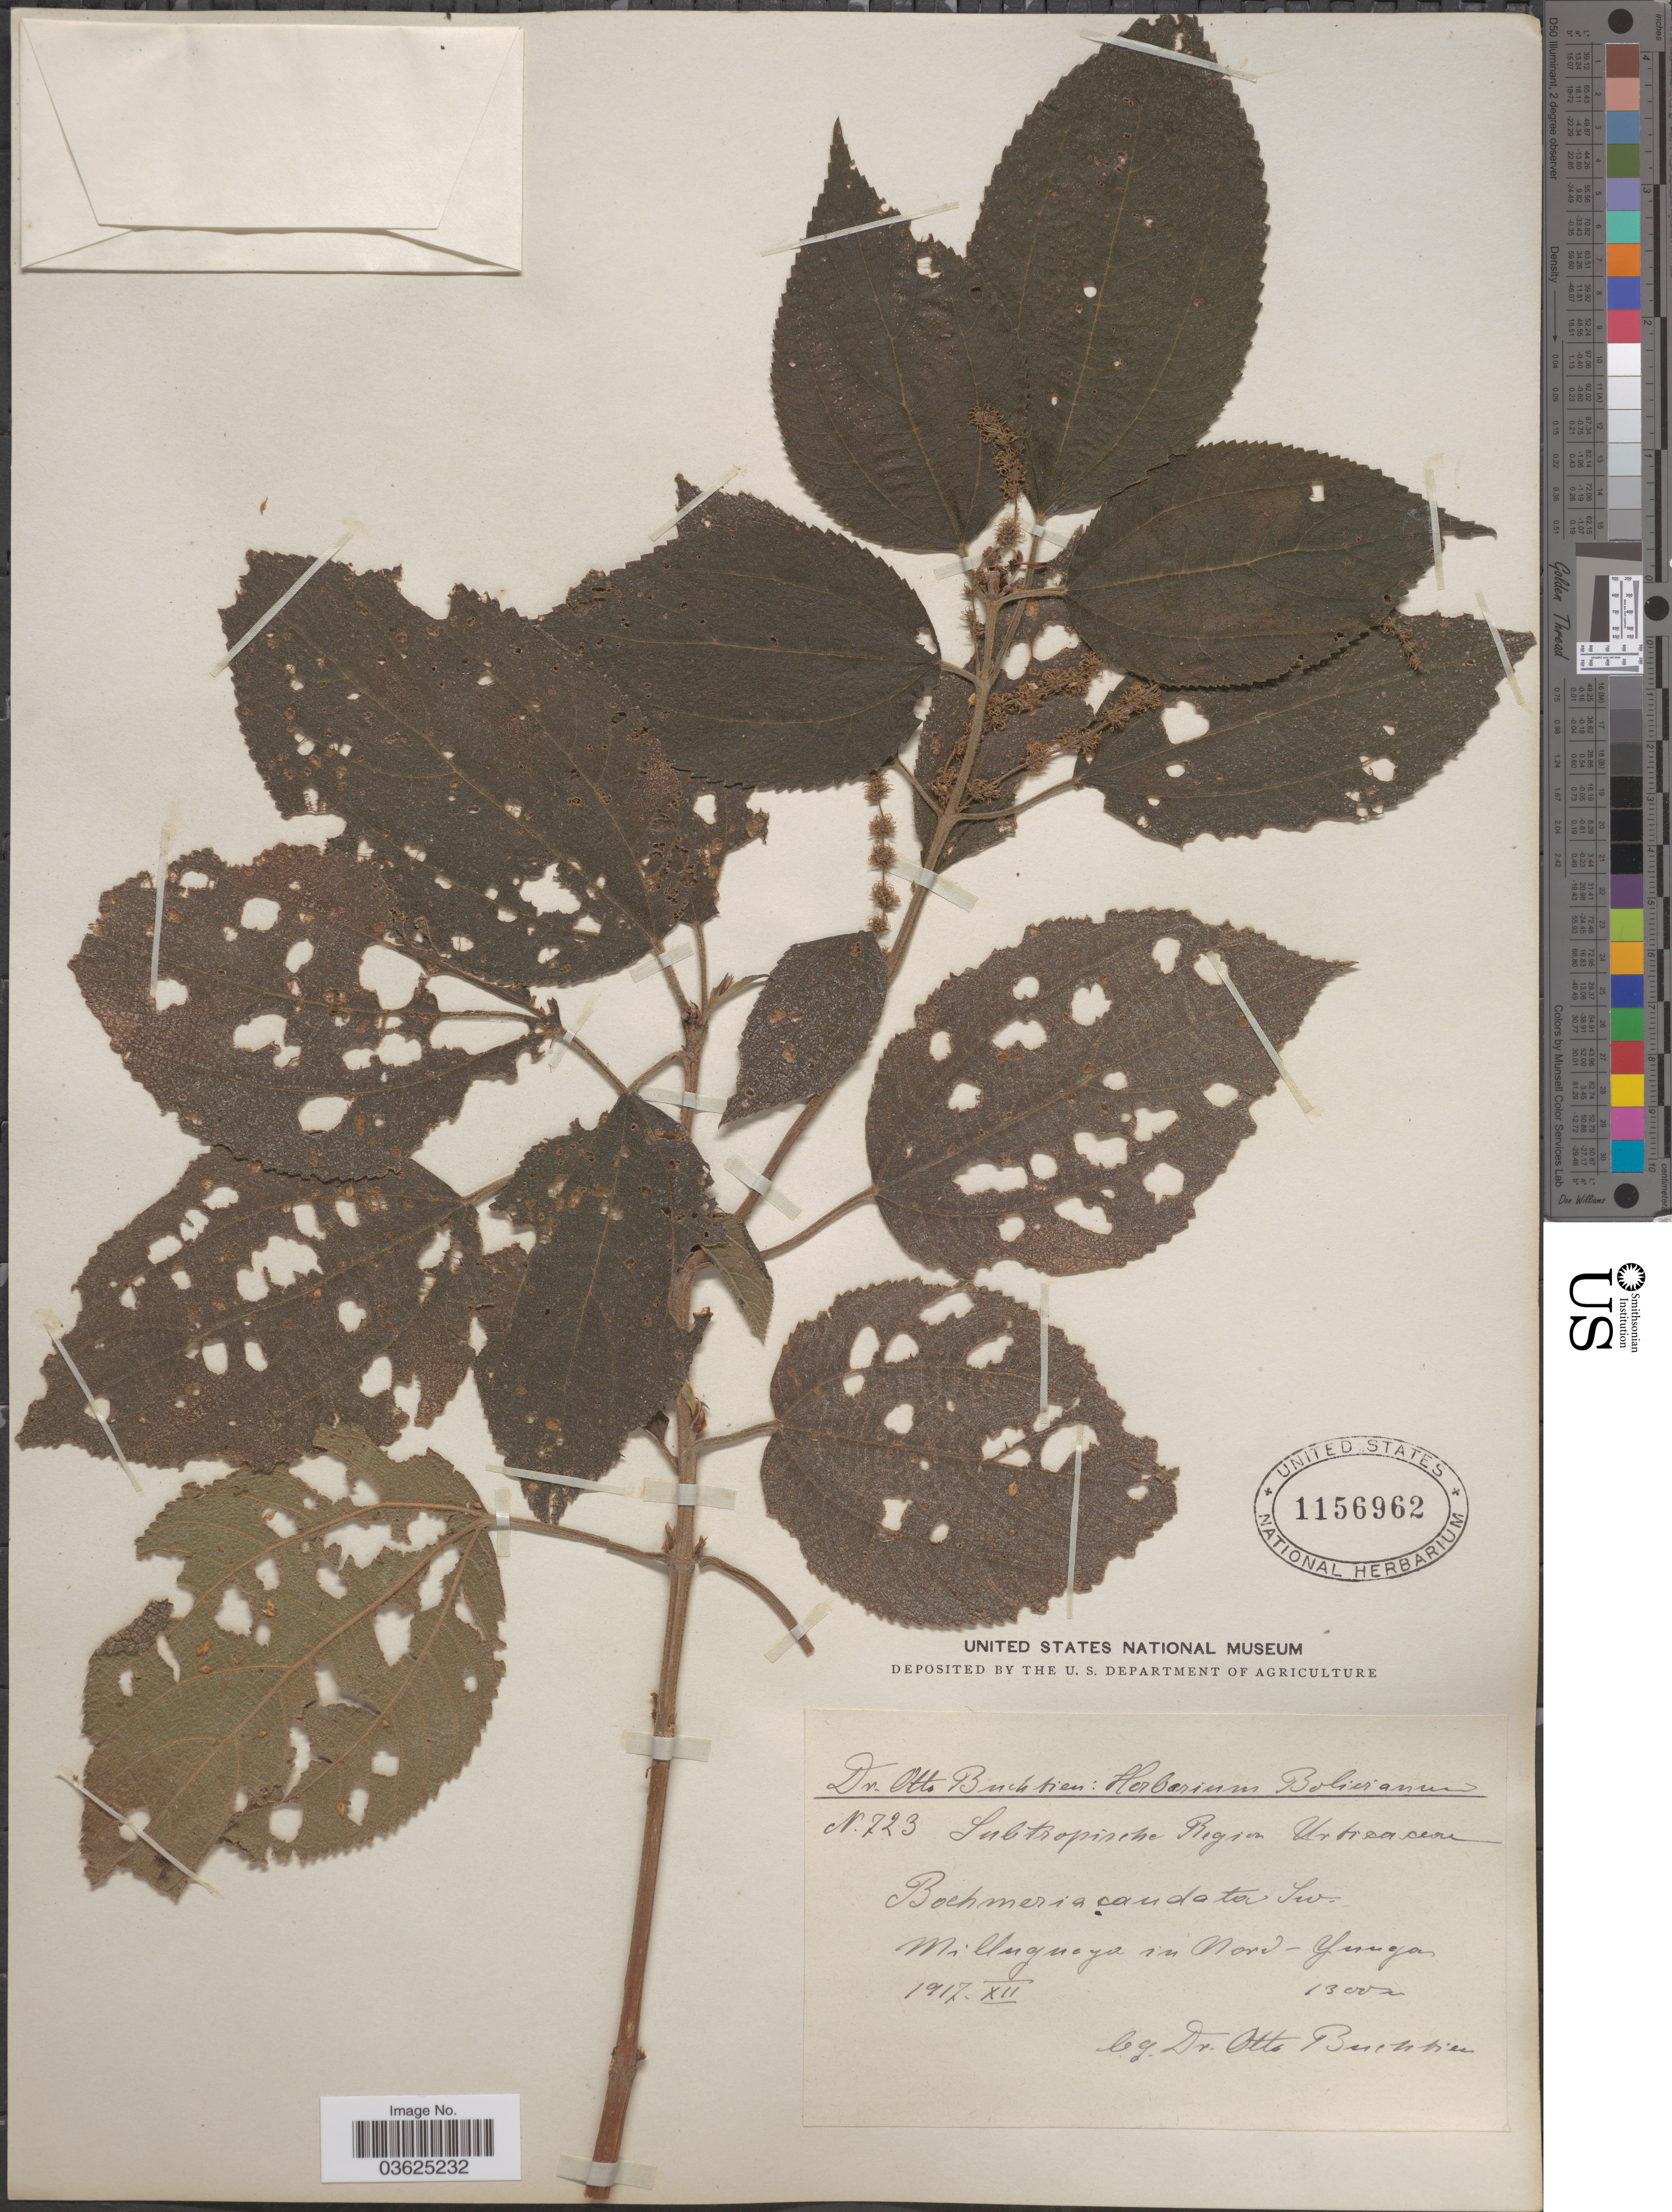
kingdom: Plantae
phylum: Tracheophyta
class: Magnoliopsida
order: Rosales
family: Urticaceae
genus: Boehmeria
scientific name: Boehmeria caudata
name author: Sw.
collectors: O. Buchtien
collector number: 723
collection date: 1917-12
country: Bolivia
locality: Subtropische Region. Milluguaya in Nord-Yungas.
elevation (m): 1300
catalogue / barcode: US 1156962